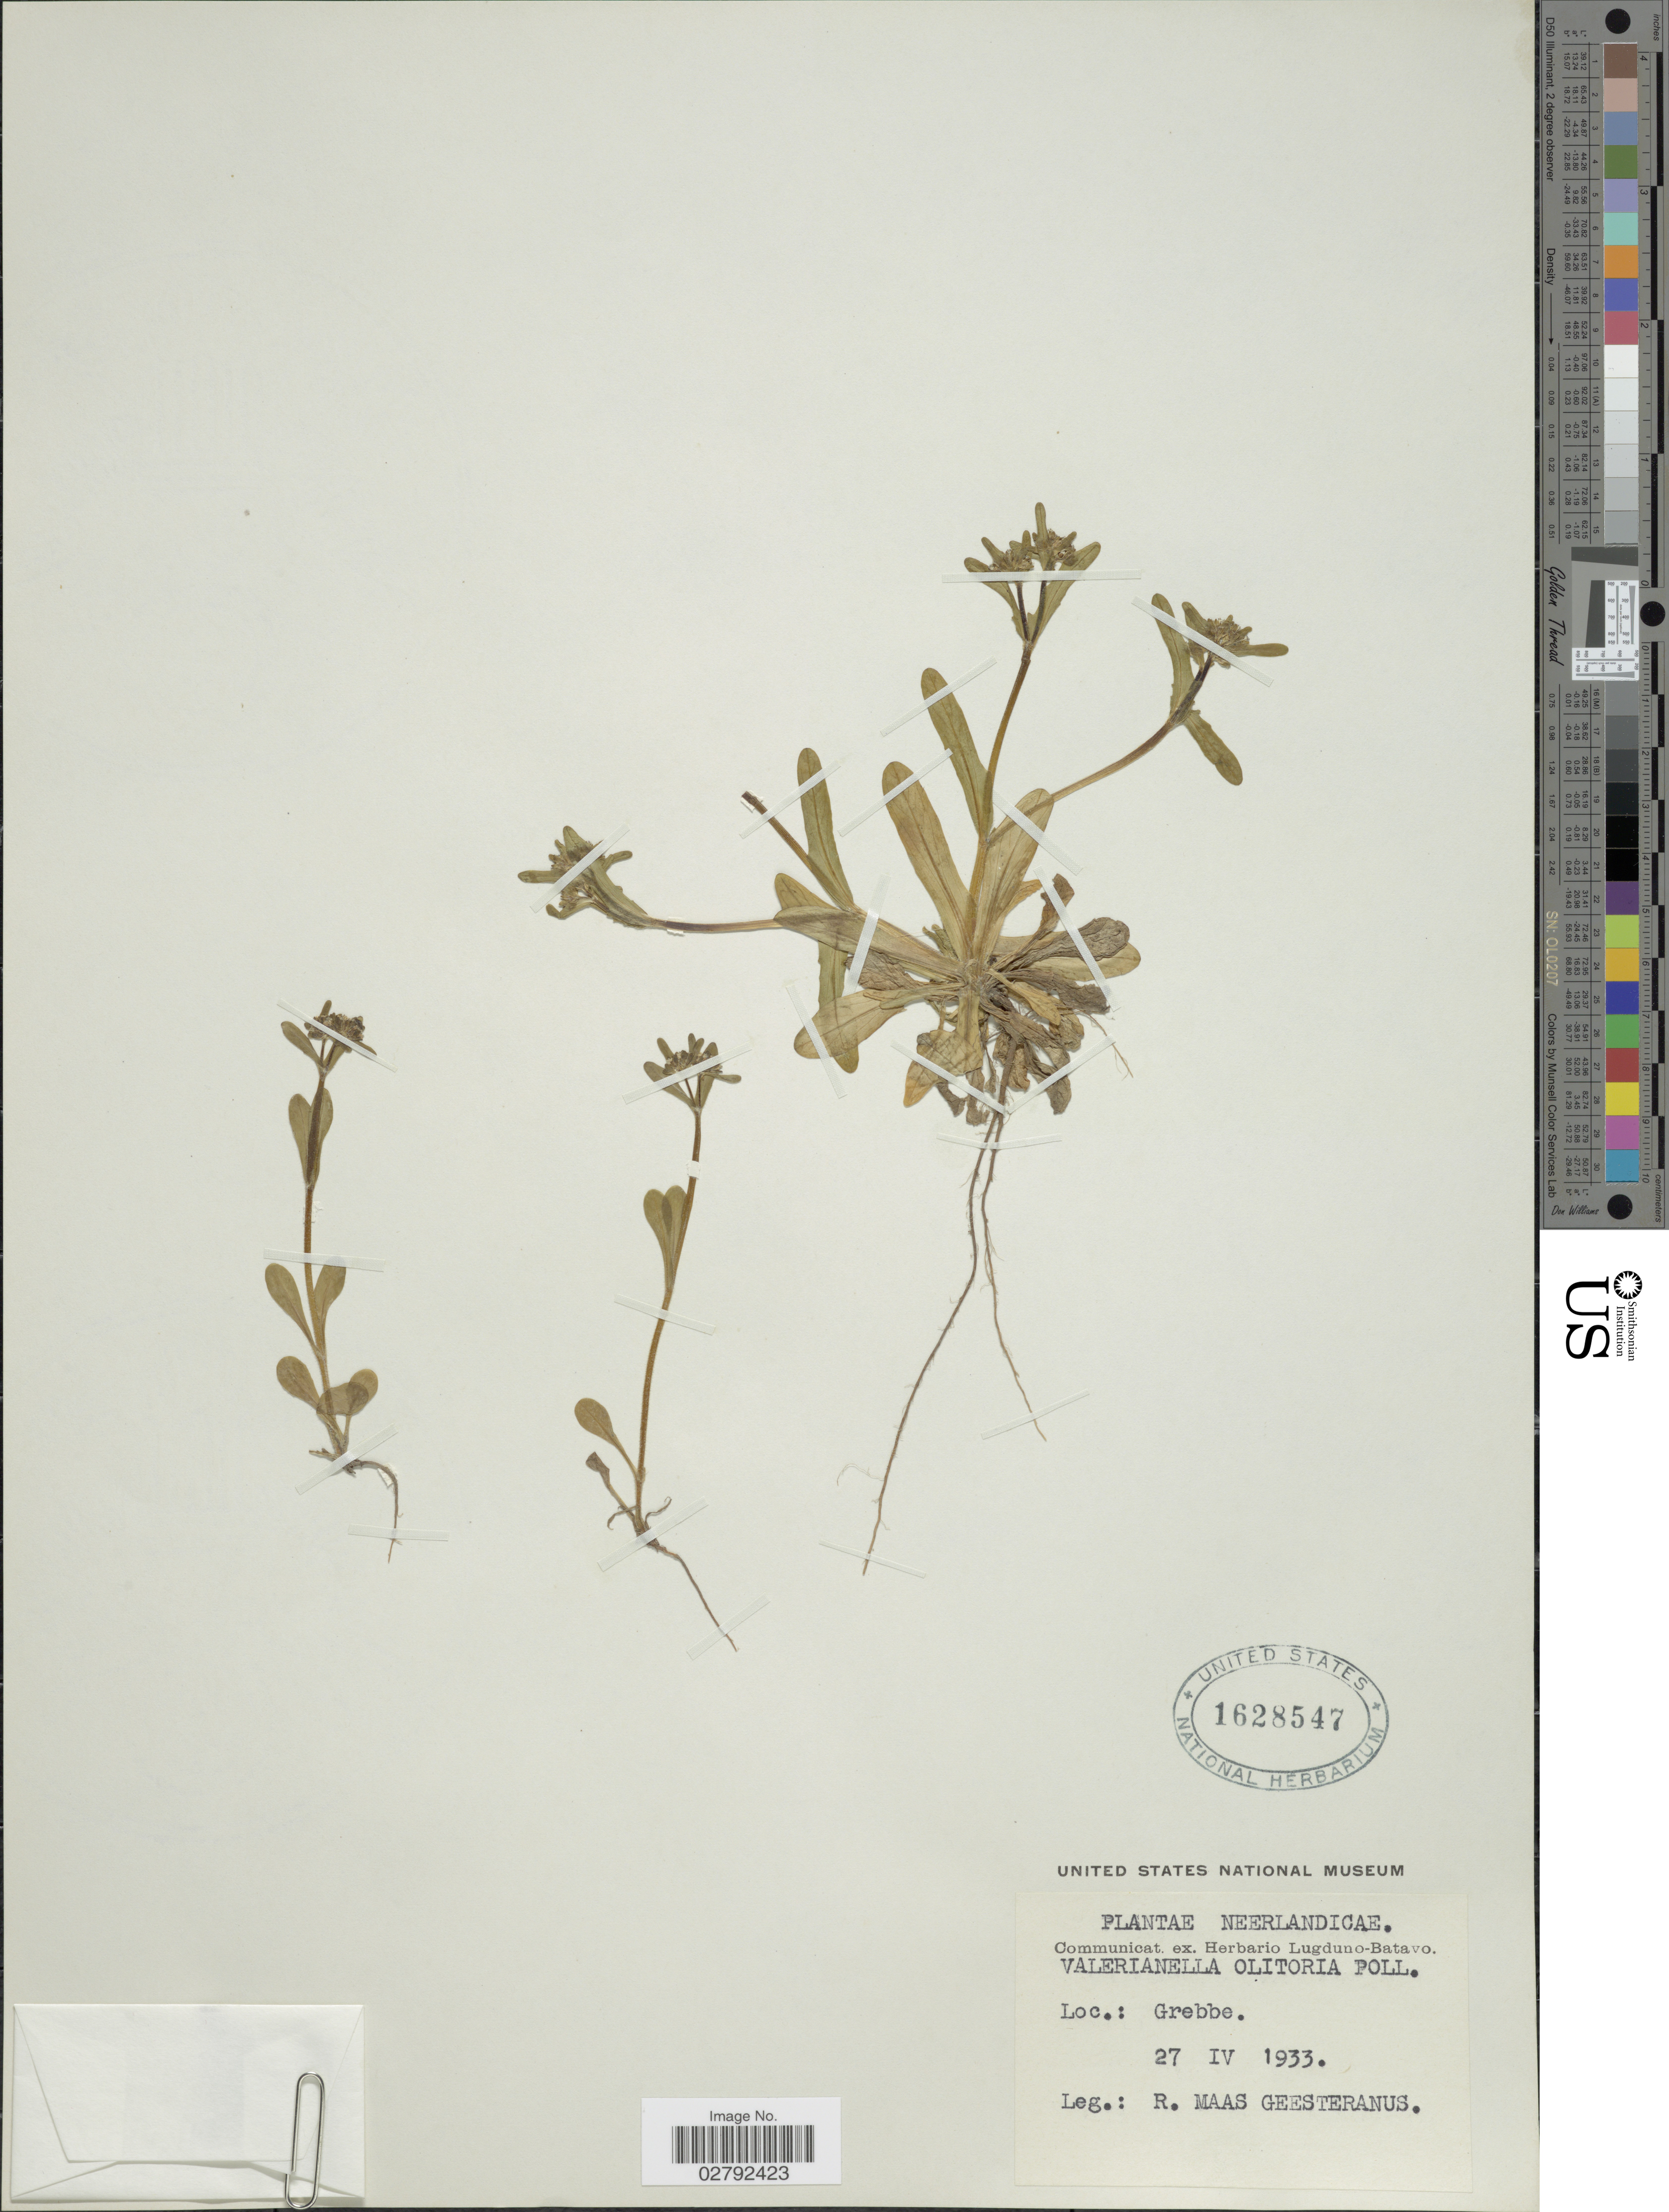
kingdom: Plantae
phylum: Tracheophyta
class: Magnoliopsida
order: Dipsacales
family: Caprifoliaceae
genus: Valerianella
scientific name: Valerianella olitoria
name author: (L.) Pollich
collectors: R. A. Maas Geesteranus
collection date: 1933-04-27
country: Netherlands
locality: Neerlandicae. Grebbe.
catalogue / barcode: US 1628547